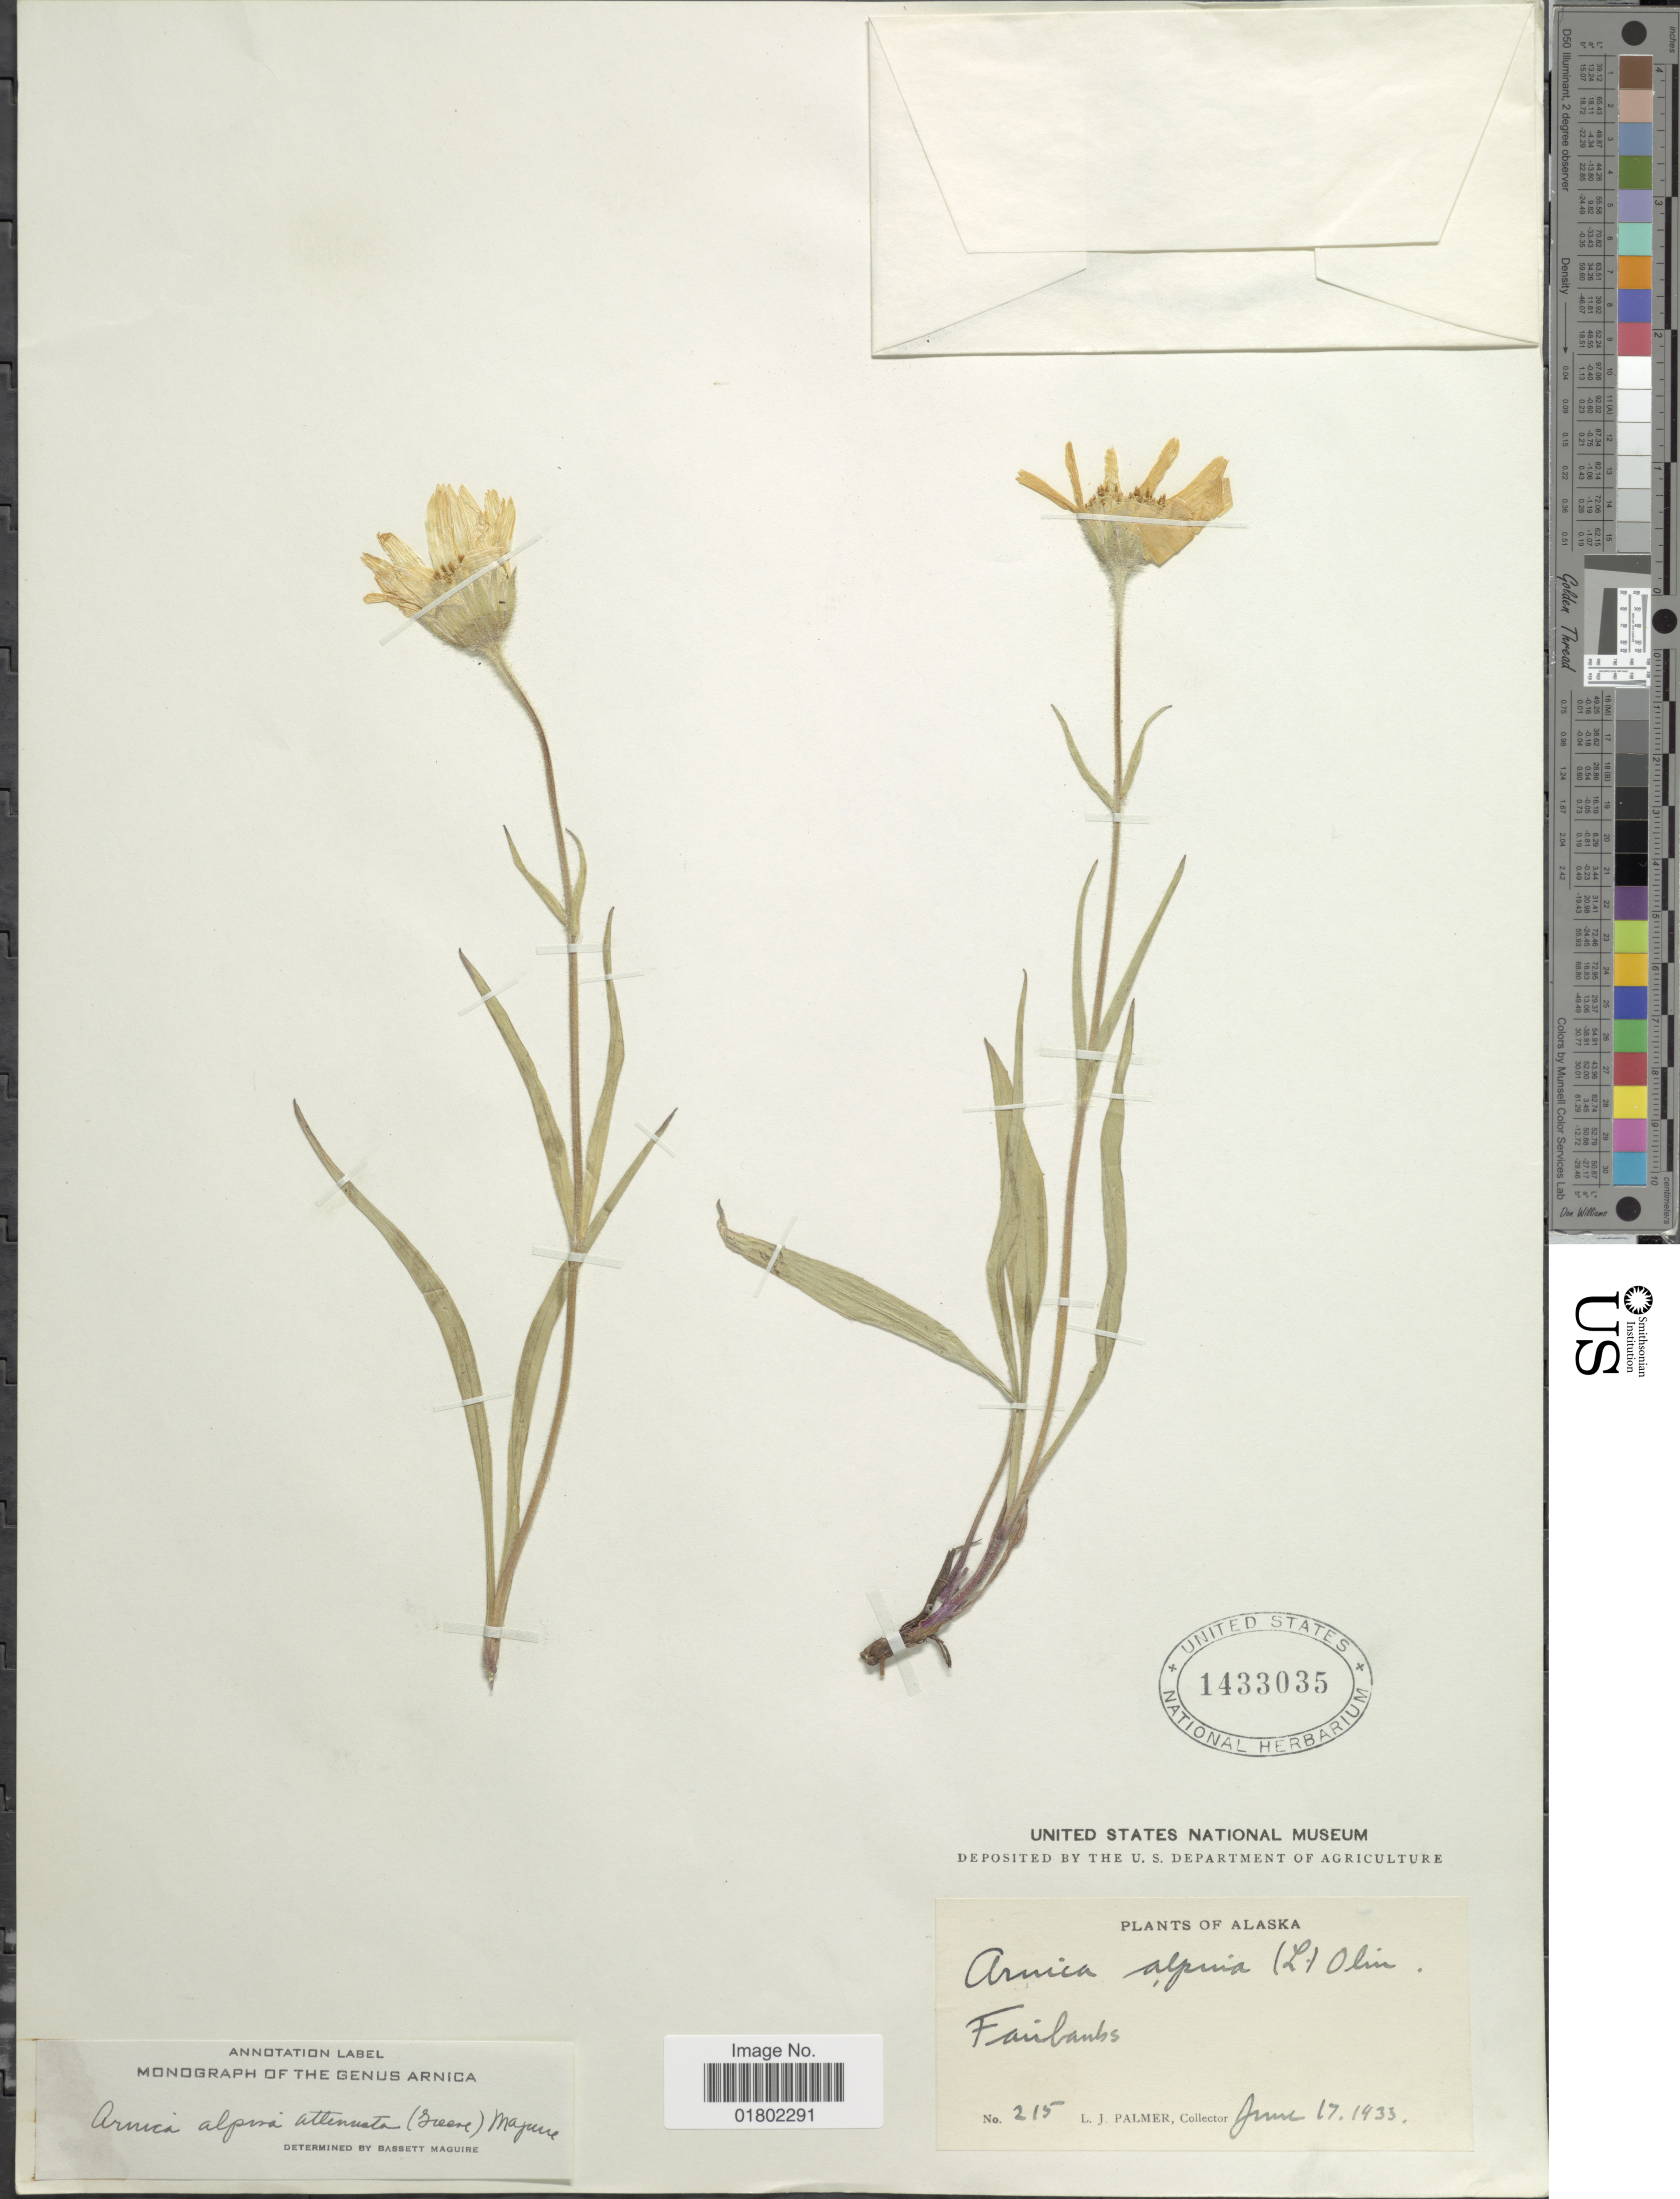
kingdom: Plantae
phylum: Tracheophyta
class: Magnoliopsida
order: Asterales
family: Asteraceae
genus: Arnica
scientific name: Arnica alpina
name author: Willd. ex Steud.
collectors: L. J. Palmer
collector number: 215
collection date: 1933-06-17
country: United States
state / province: Alaska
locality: Fairbanks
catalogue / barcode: US 1433035